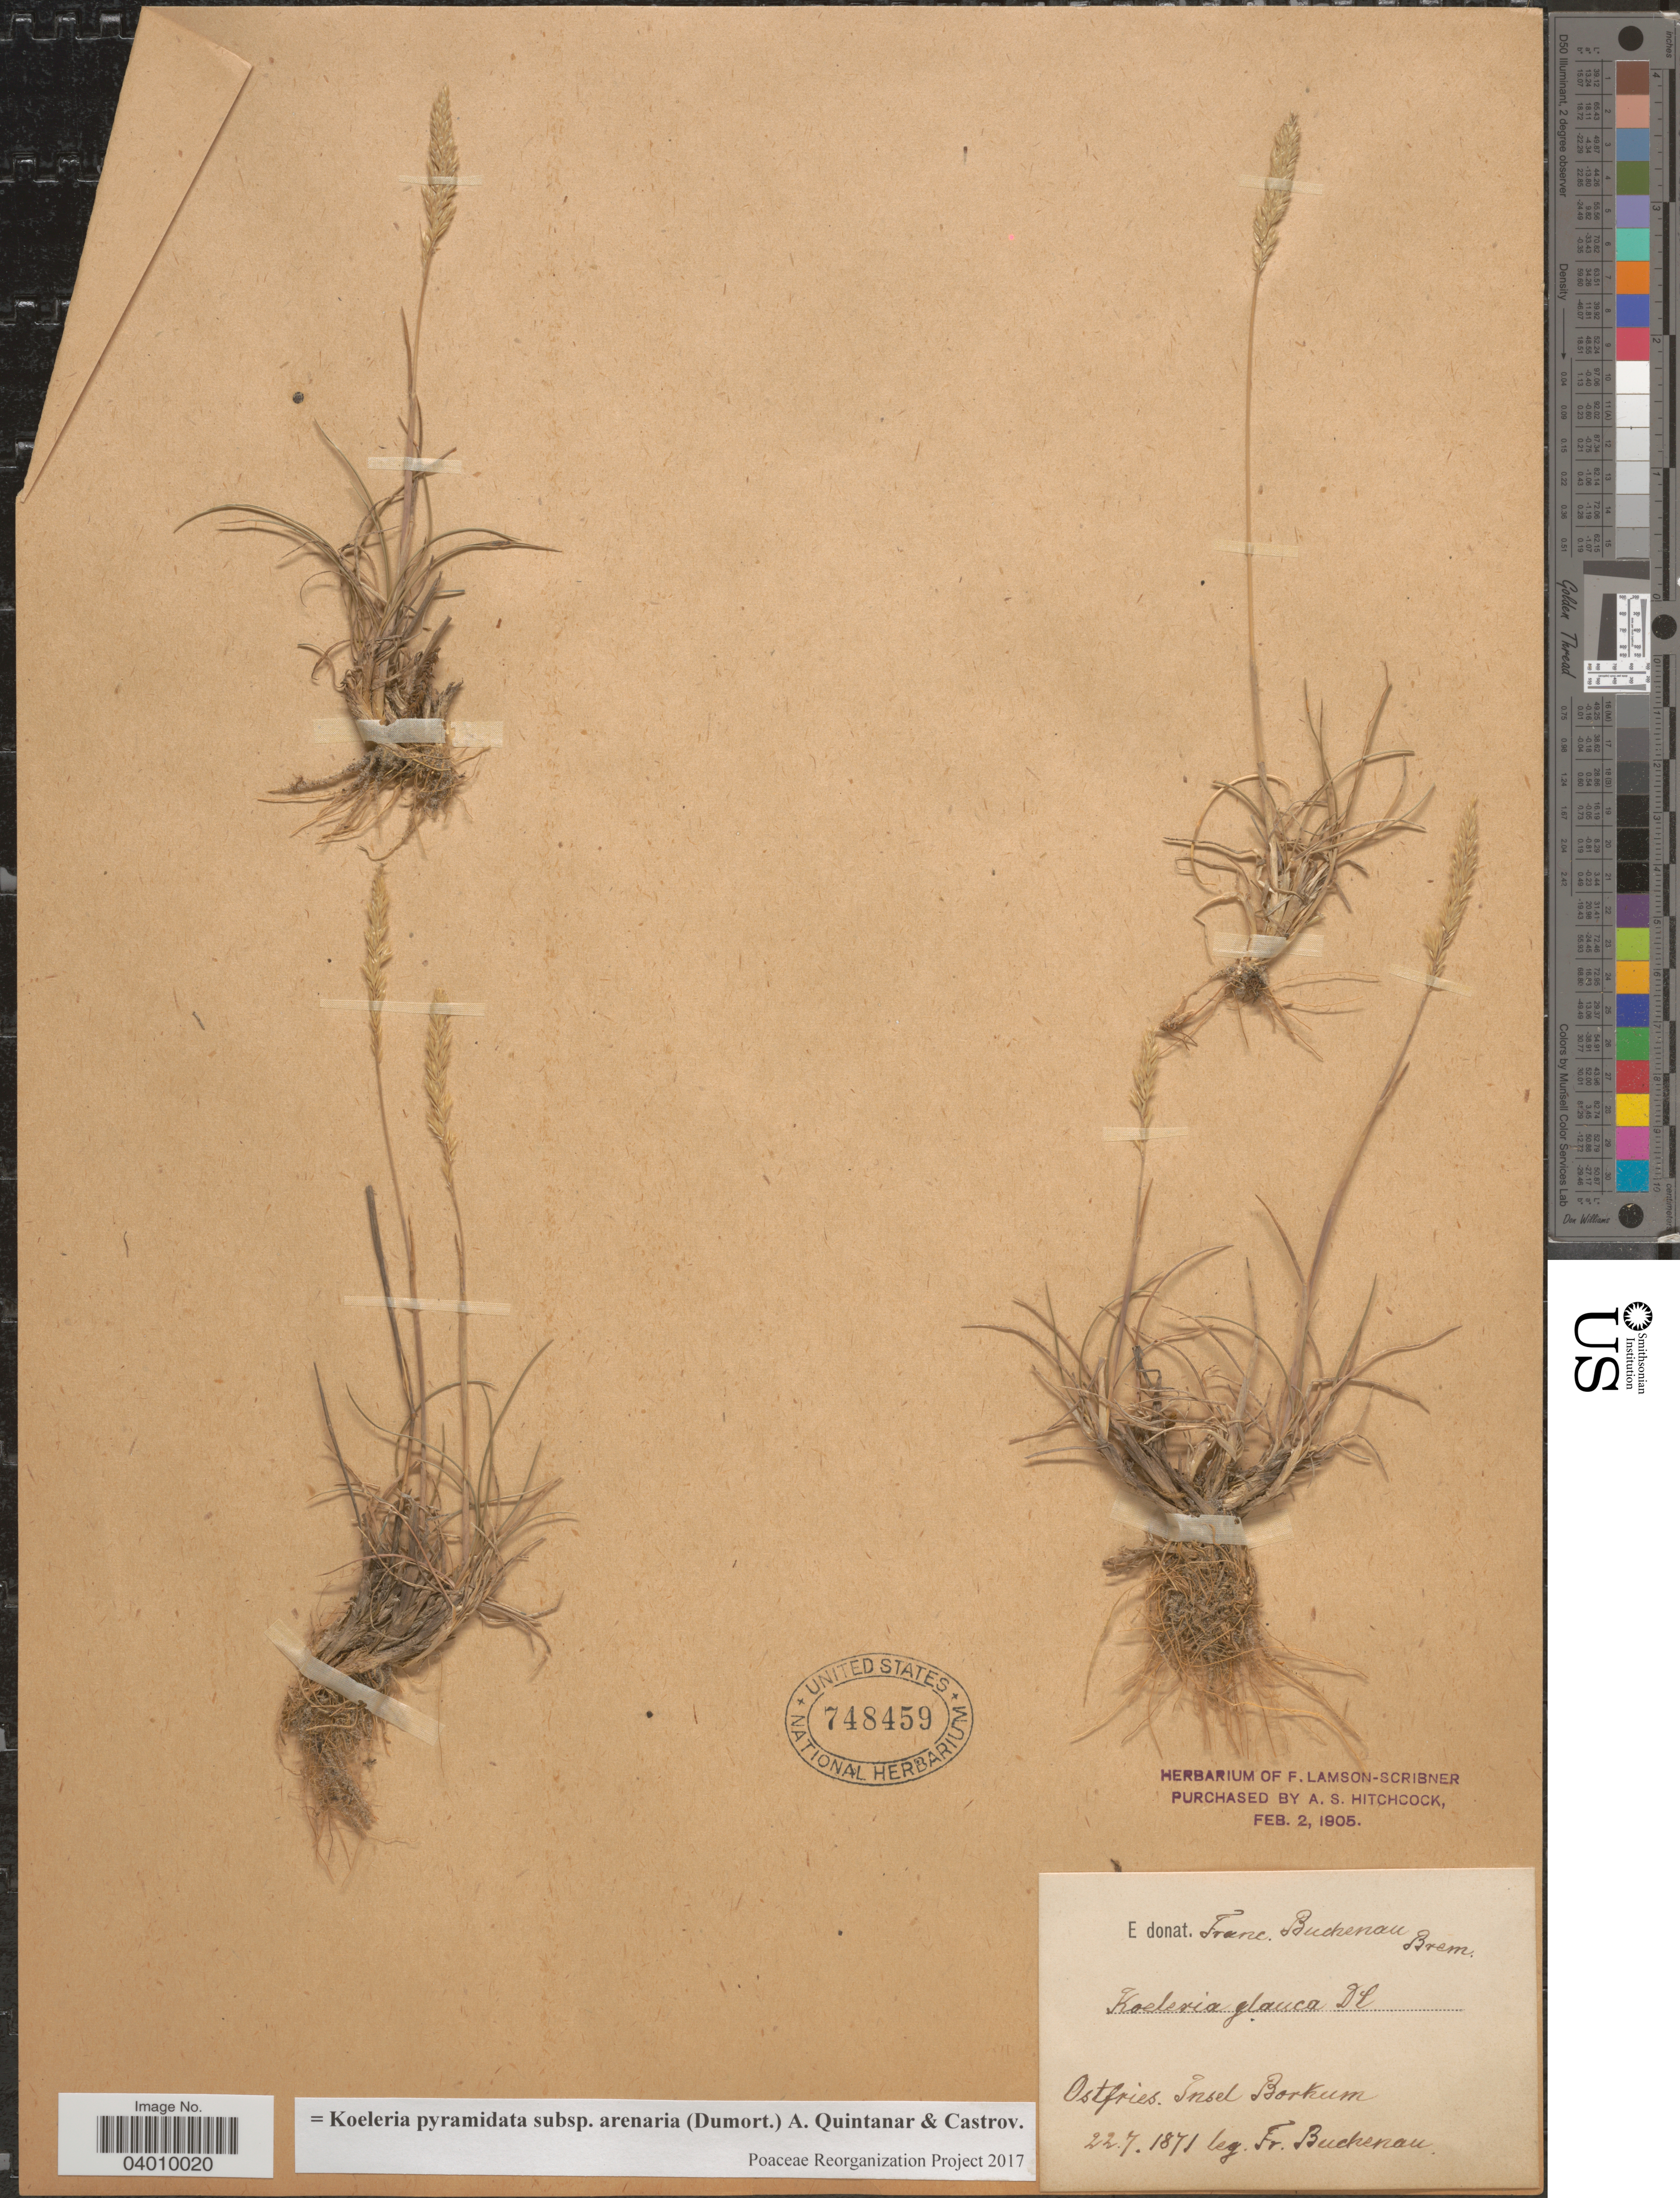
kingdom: Plantae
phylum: Tracheophyta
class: Liliopsida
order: Poales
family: Poaceae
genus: Koeleria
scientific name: Koeleria pyramidata subsp. arenaria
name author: (Dumort.) Castrov. & Quintanar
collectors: F. Buchenau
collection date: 1871-07-22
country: Germany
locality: Ostfries. Insel Borkum.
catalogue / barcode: US 748459